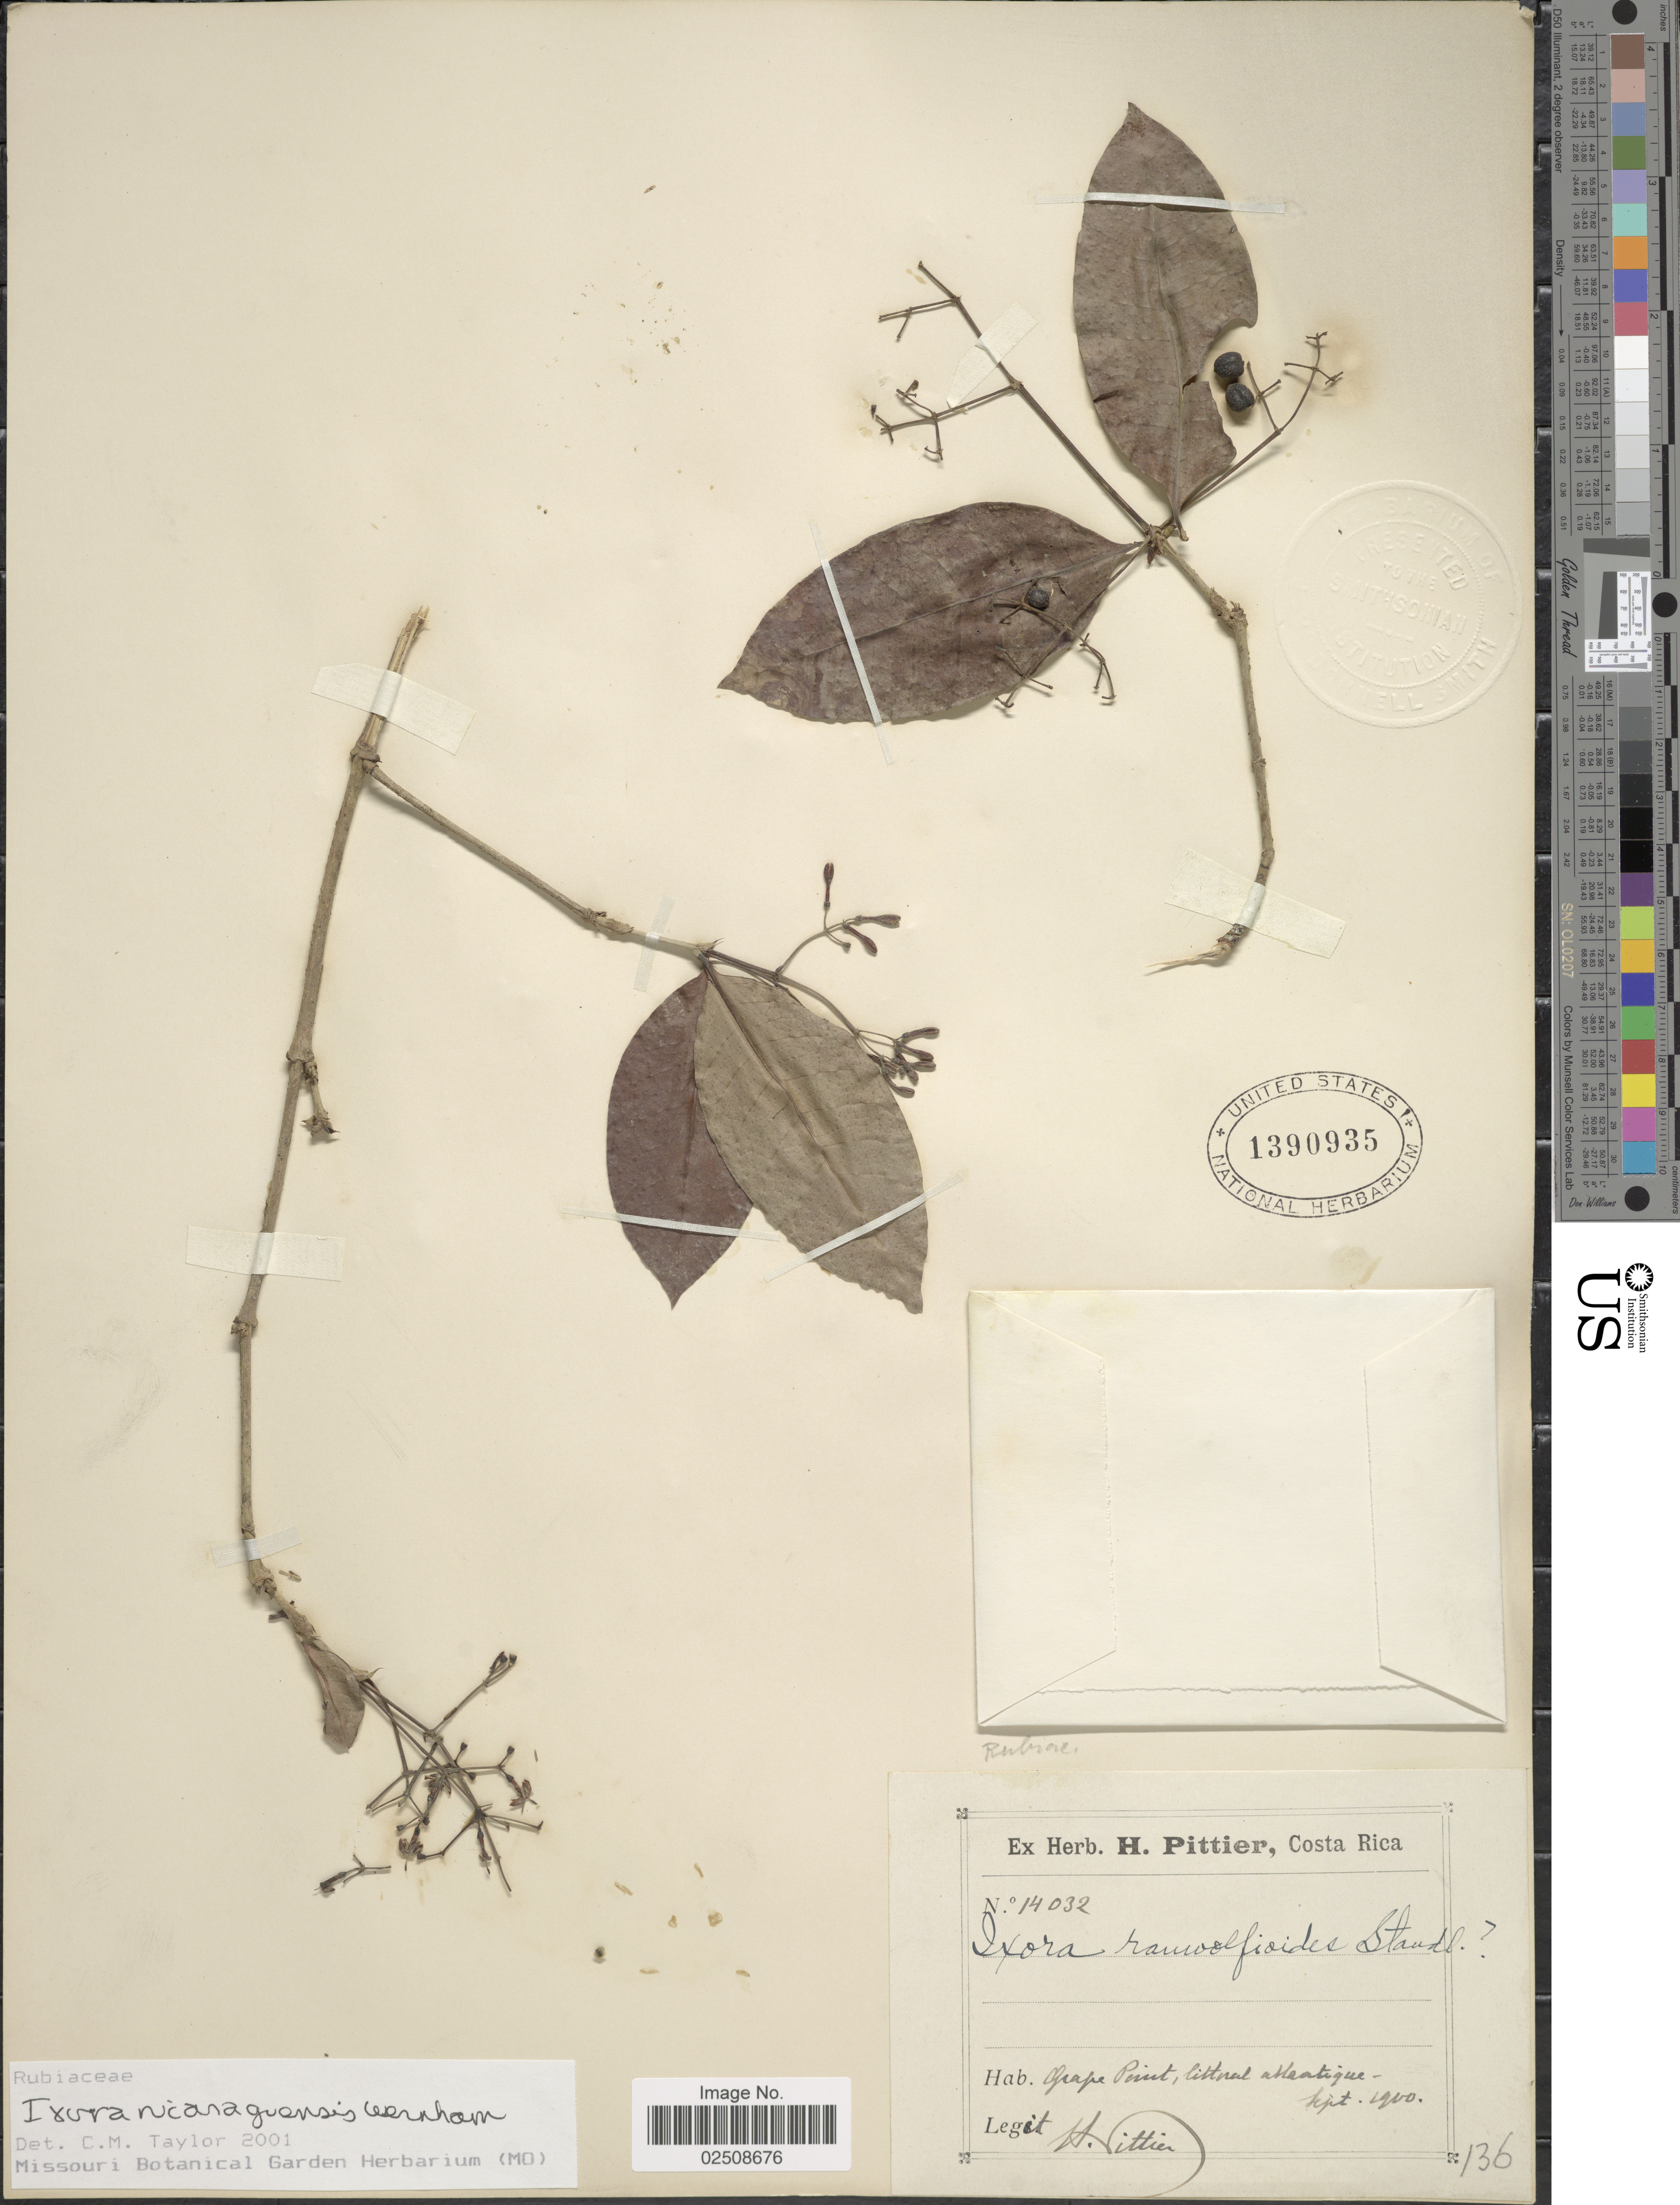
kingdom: Plantae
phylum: Tracheophyta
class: Magnoliopsida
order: Gentianales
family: Rubiaceae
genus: Ixora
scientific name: Ixora nicaraguensis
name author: Wernham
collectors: H. F. Pittier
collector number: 14032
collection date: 1900-09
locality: Grape Point, littoral atlantique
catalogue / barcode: US 1390935